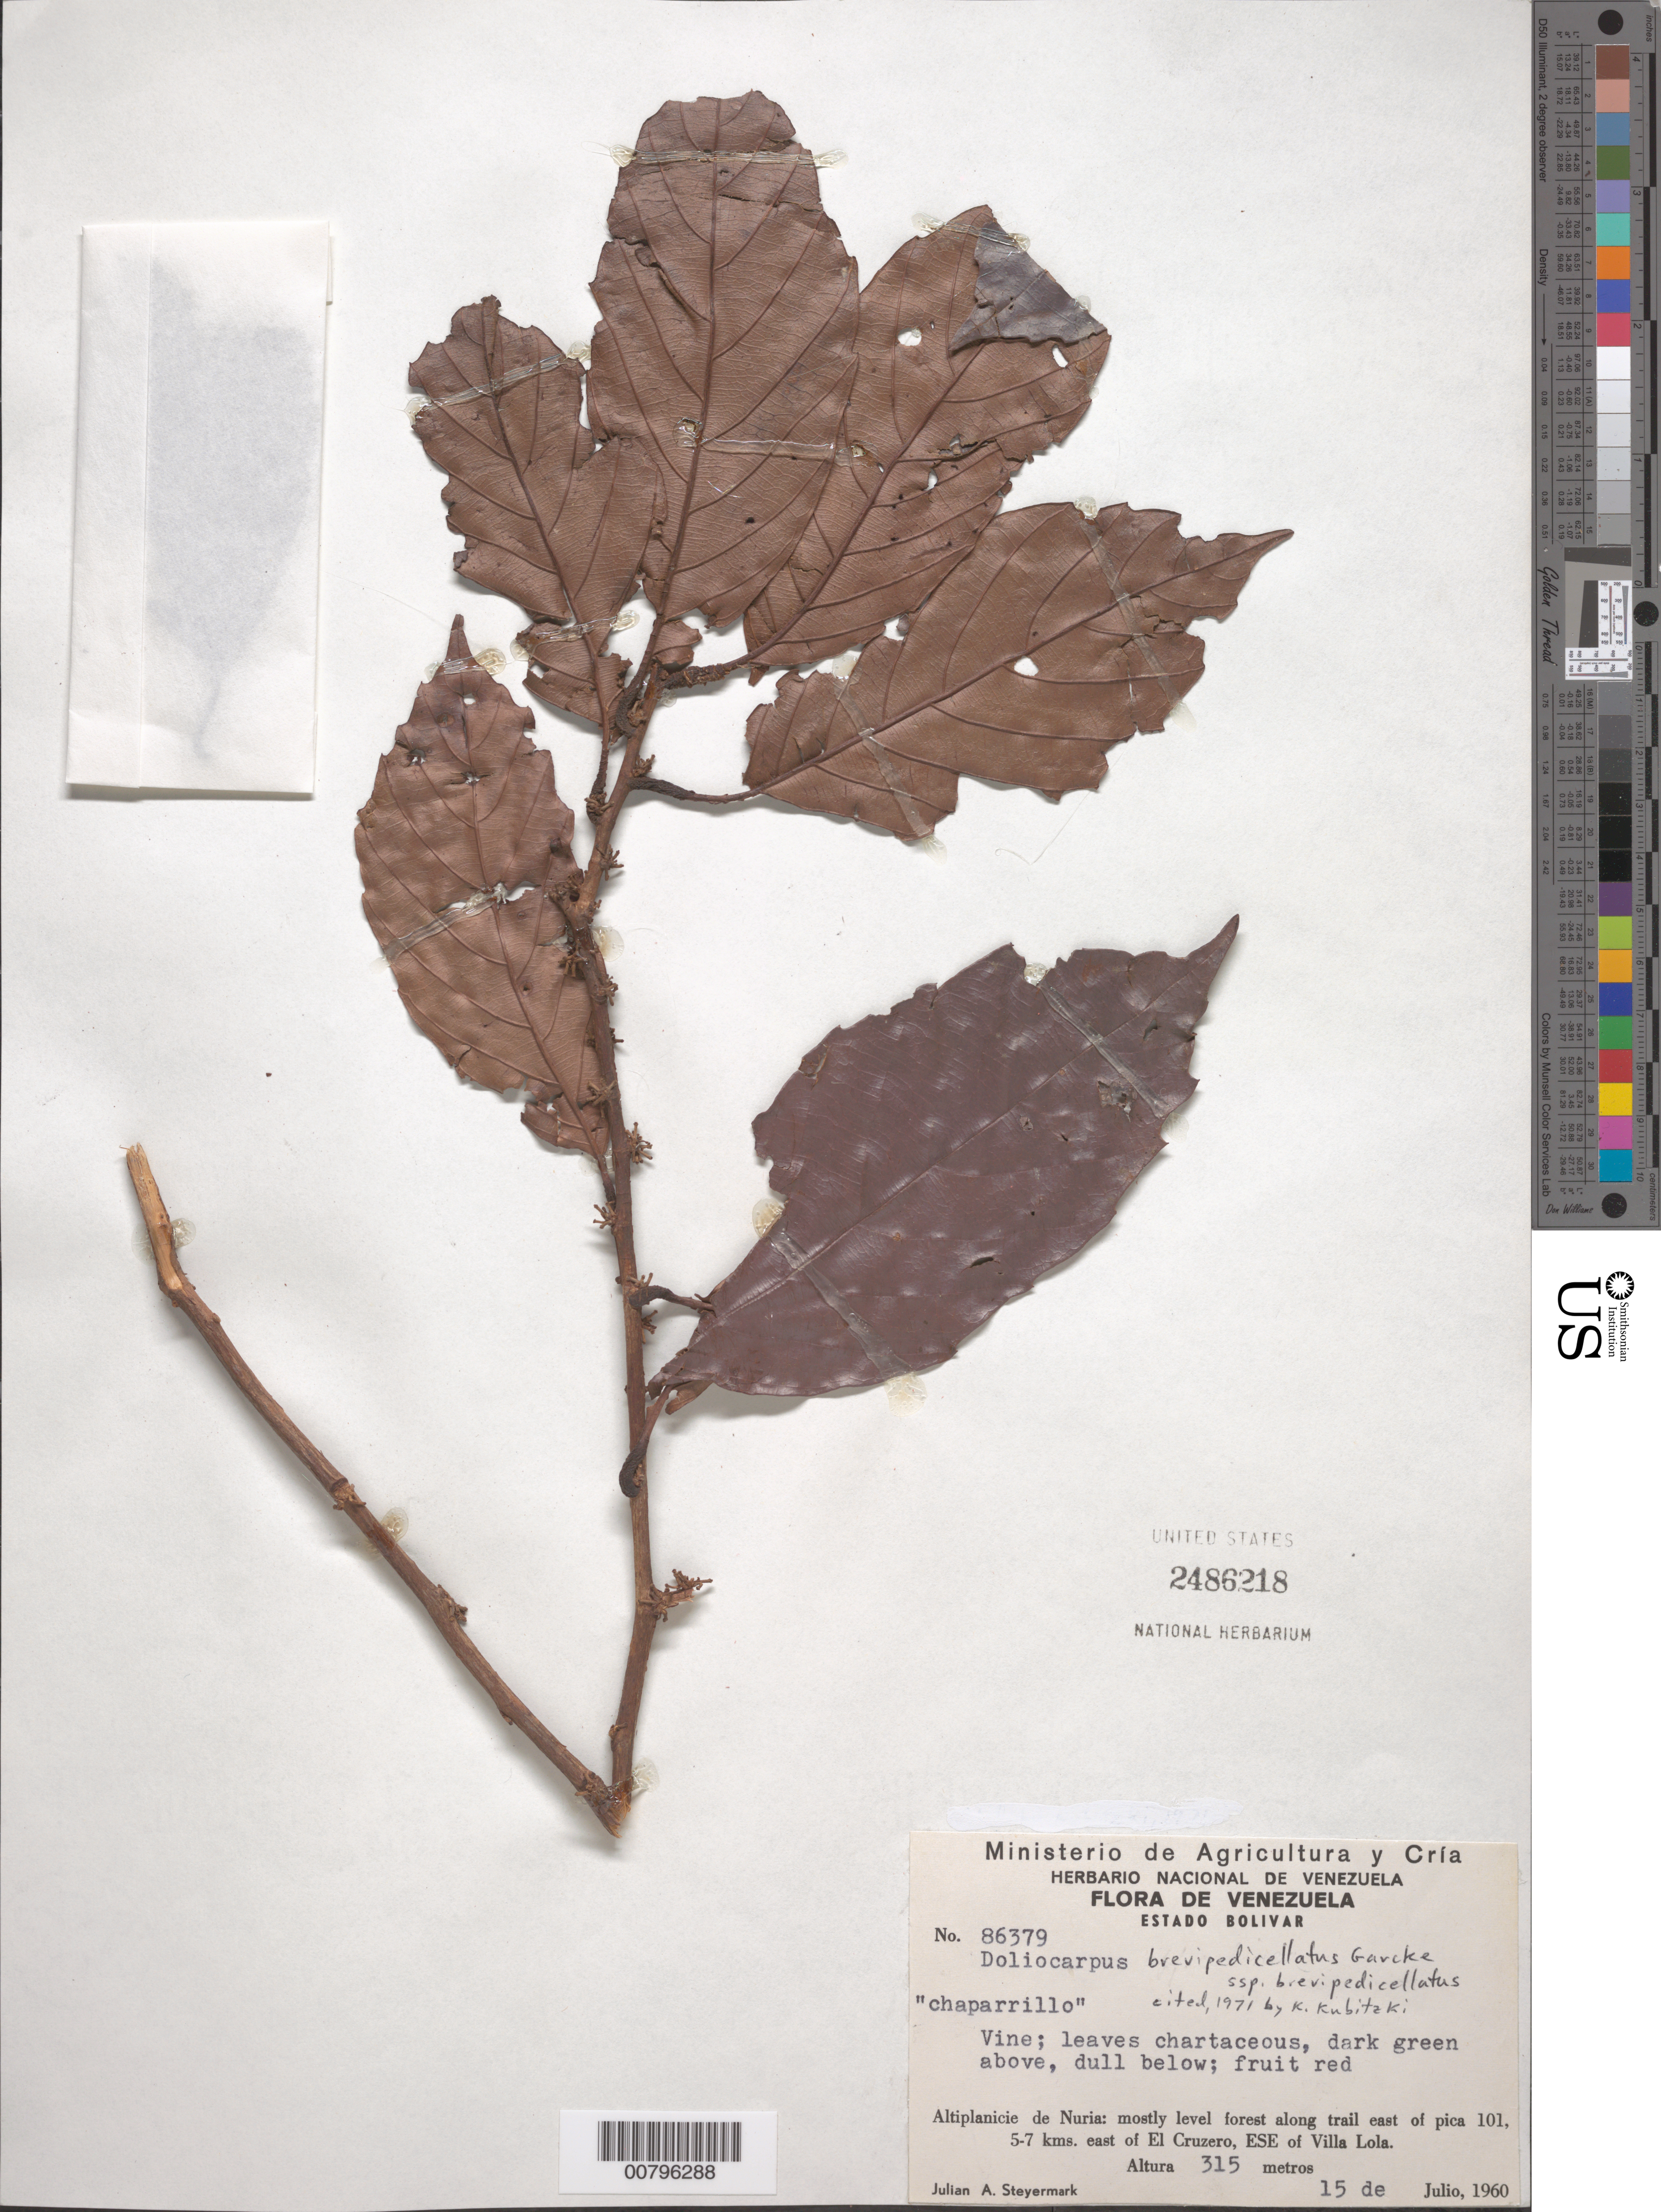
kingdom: Plantae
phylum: Tracheophyta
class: Magnoliopsida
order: Dilleniales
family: Dilleniaceae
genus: Doliocarpus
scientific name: Doliocarpus brevipedicellatus subsp. brevipedicellatus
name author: Garcke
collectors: J. Steyermark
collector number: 86379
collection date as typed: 15-Jul-60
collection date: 1960-07-15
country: Venezuela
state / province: Bolívar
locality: Altiplanicie de Nuria, trail between El Cruzero and pk 101, ESE of Villa Lola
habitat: More or less level forest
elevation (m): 315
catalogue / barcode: US 2486218